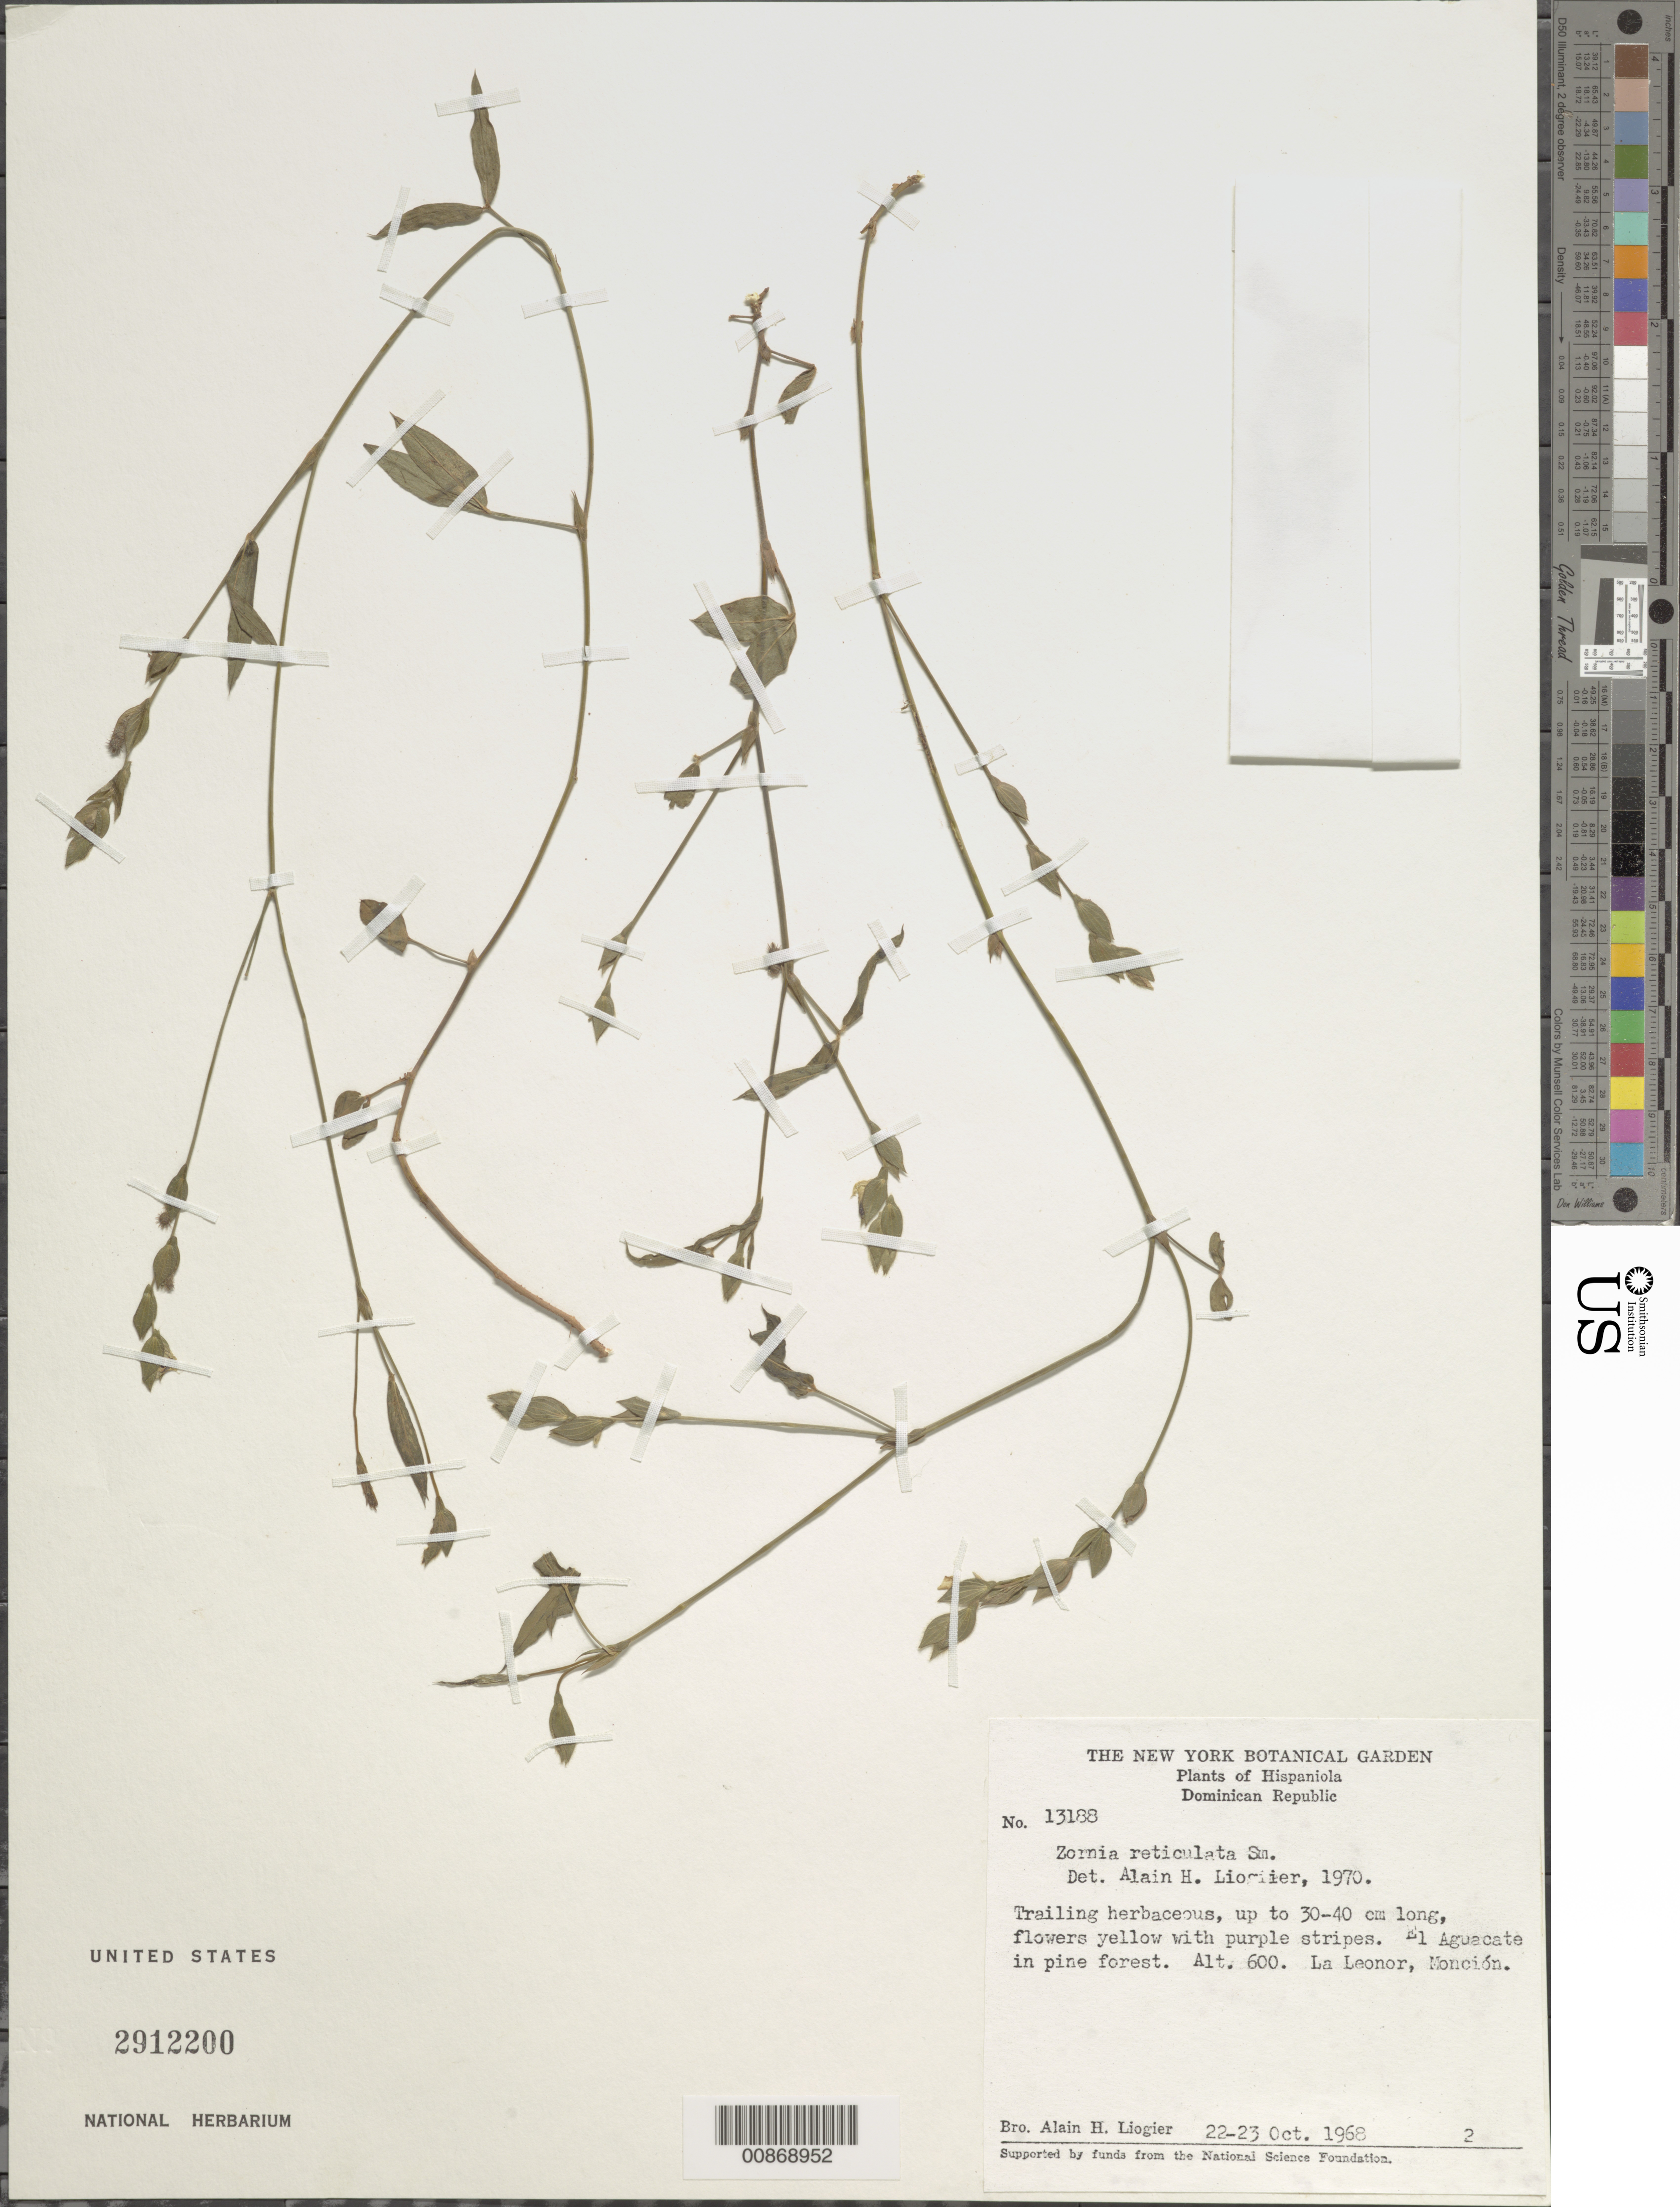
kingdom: Plantae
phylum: Tracheophyta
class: Magnoliopsida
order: Fabales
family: Fabaceae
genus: Zornia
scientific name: Zornia reticulata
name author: Sm.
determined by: Liogier, Alain H.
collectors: A. H. Liogier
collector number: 13188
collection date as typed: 22 Oct 1968 to 23 Oct 1968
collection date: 1968-10-22/1968-10-23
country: Dominican Republic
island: Hispaniola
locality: El Aguacate, La Leonor, Monción.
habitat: In pine forest.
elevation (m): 600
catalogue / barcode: US 2912200